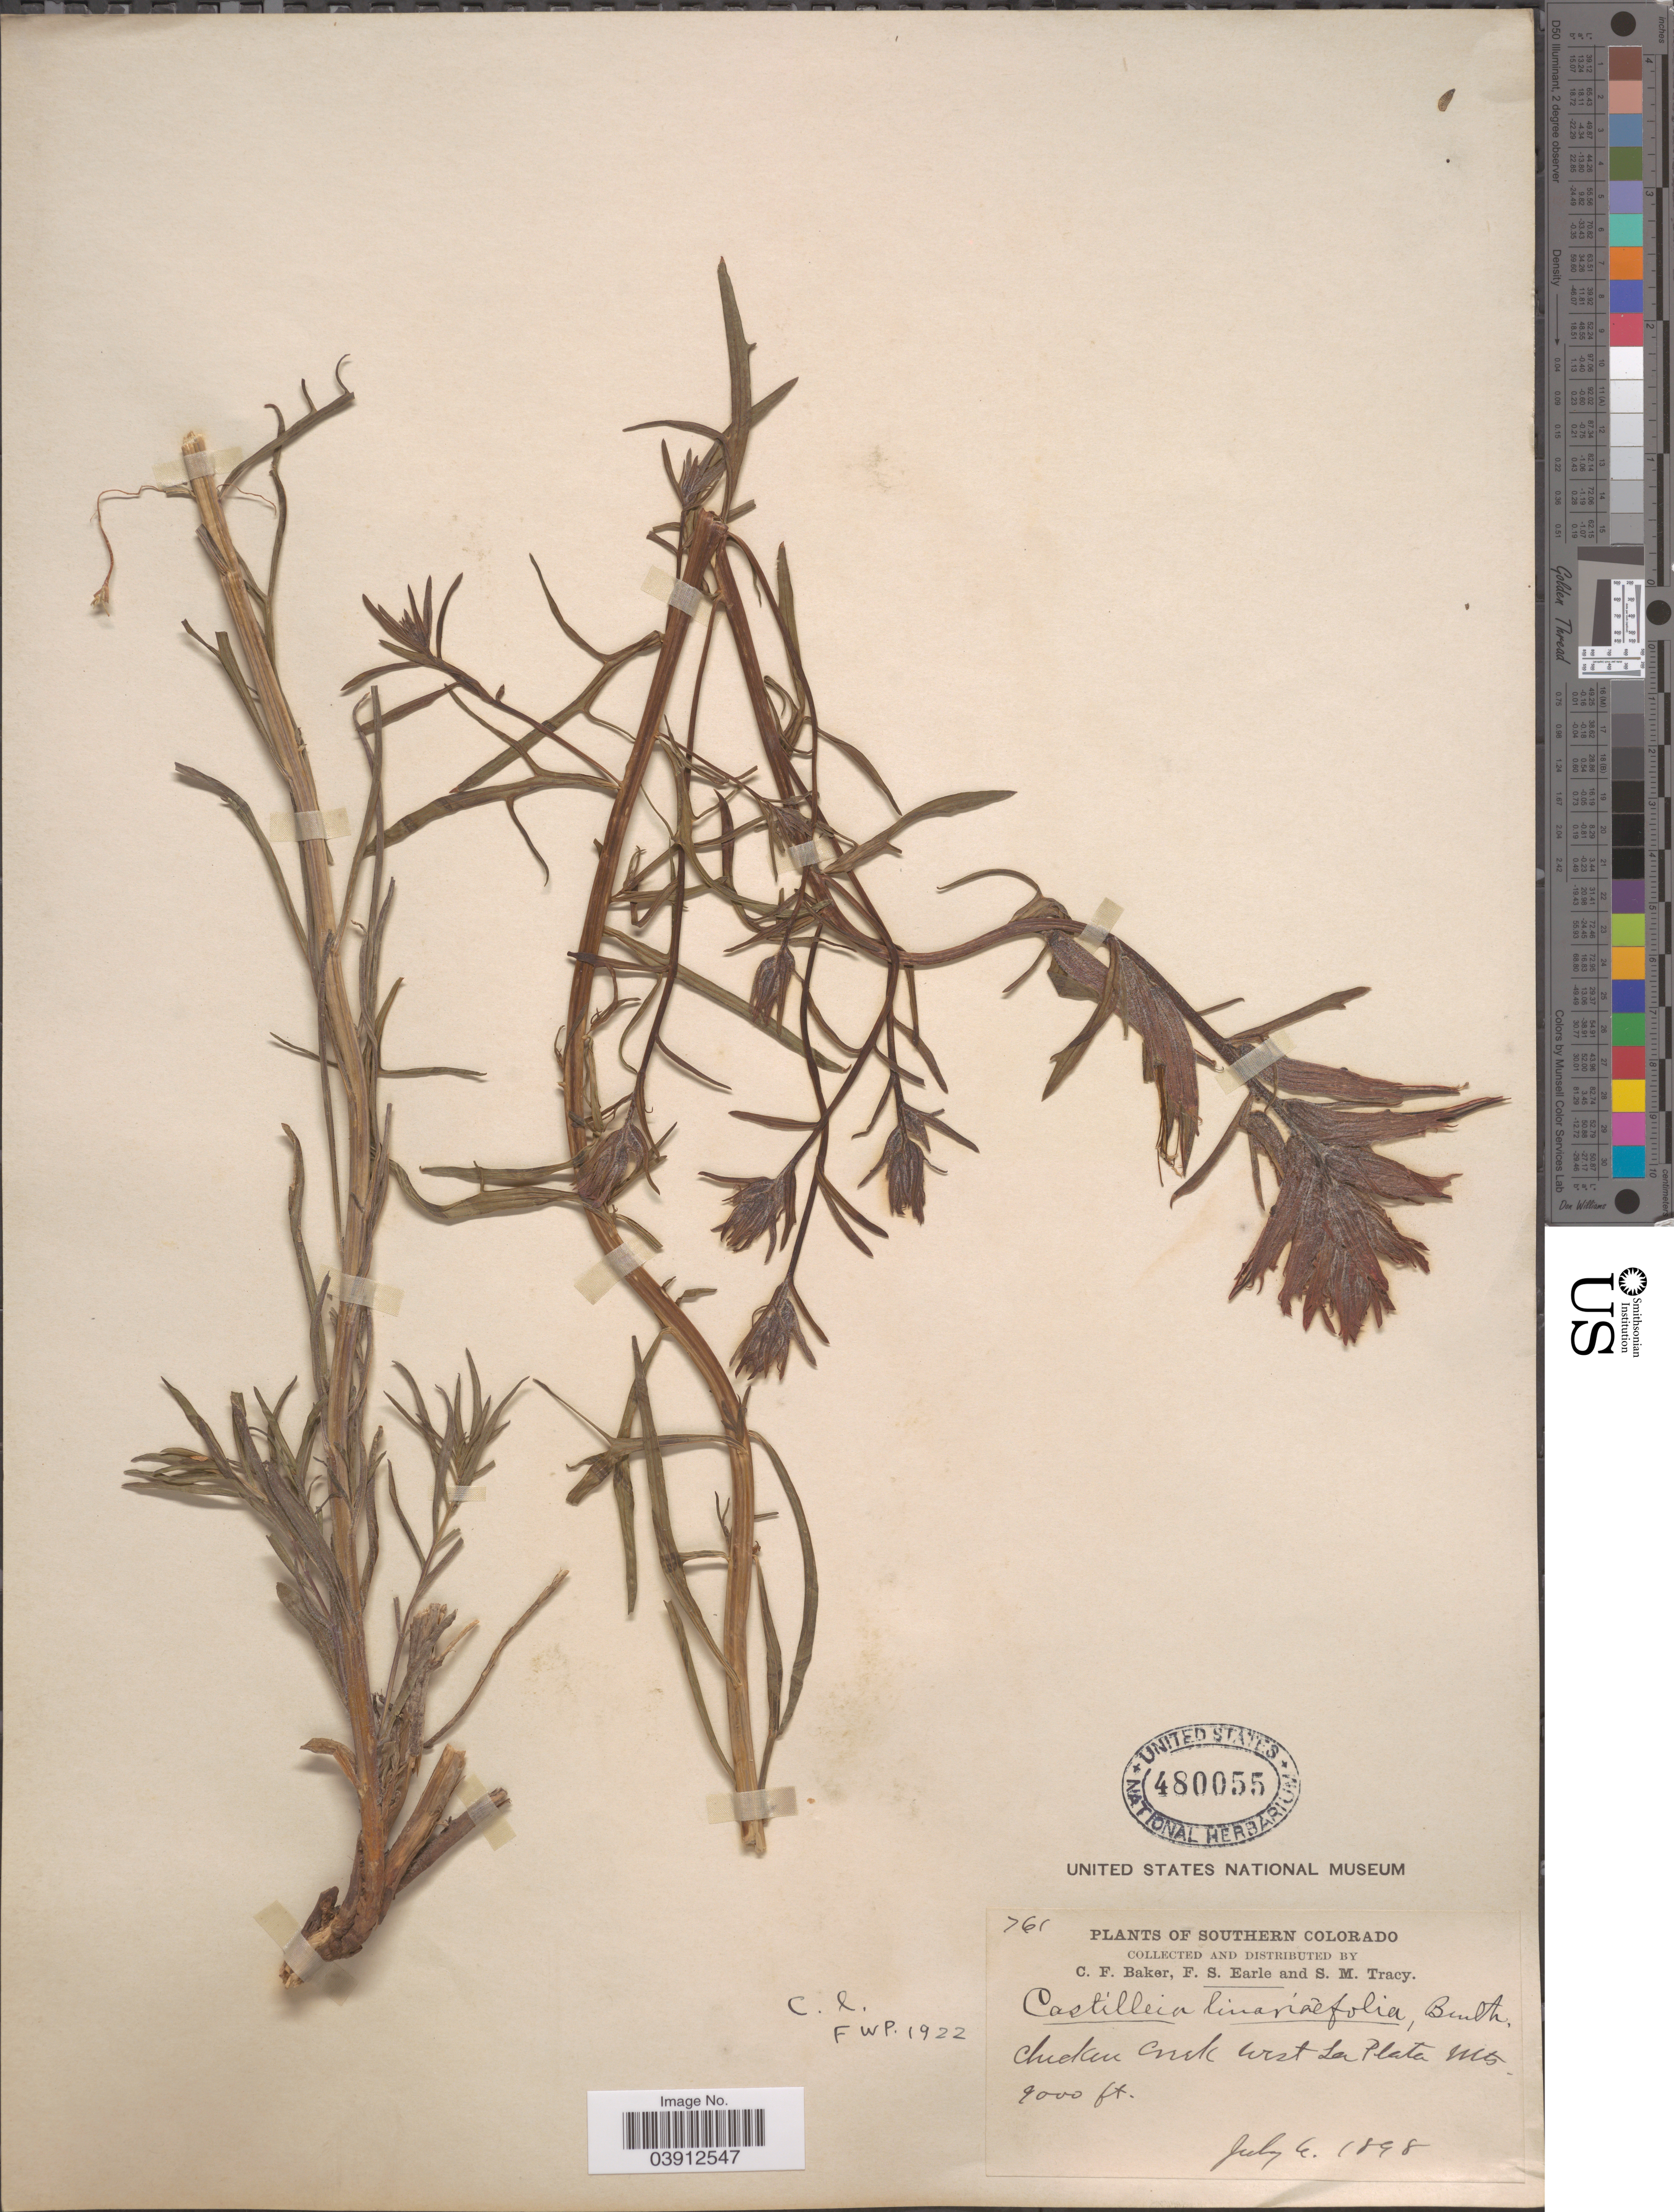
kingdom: Plantae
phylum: Tracheophyta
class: Magnoliopsida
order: Lamiales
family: Orobanchaceae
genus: Castilleja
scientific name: Castilleja linariifolia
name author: Benth.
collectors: C. F. Baker, F. S. Earle & S. M. Tracy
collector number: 761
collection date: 1898-07-06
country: United States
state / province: Colorado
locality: Southern Colorado. Chicken Creek west La Plata Mts.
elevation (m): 2743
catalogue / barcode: US 480055